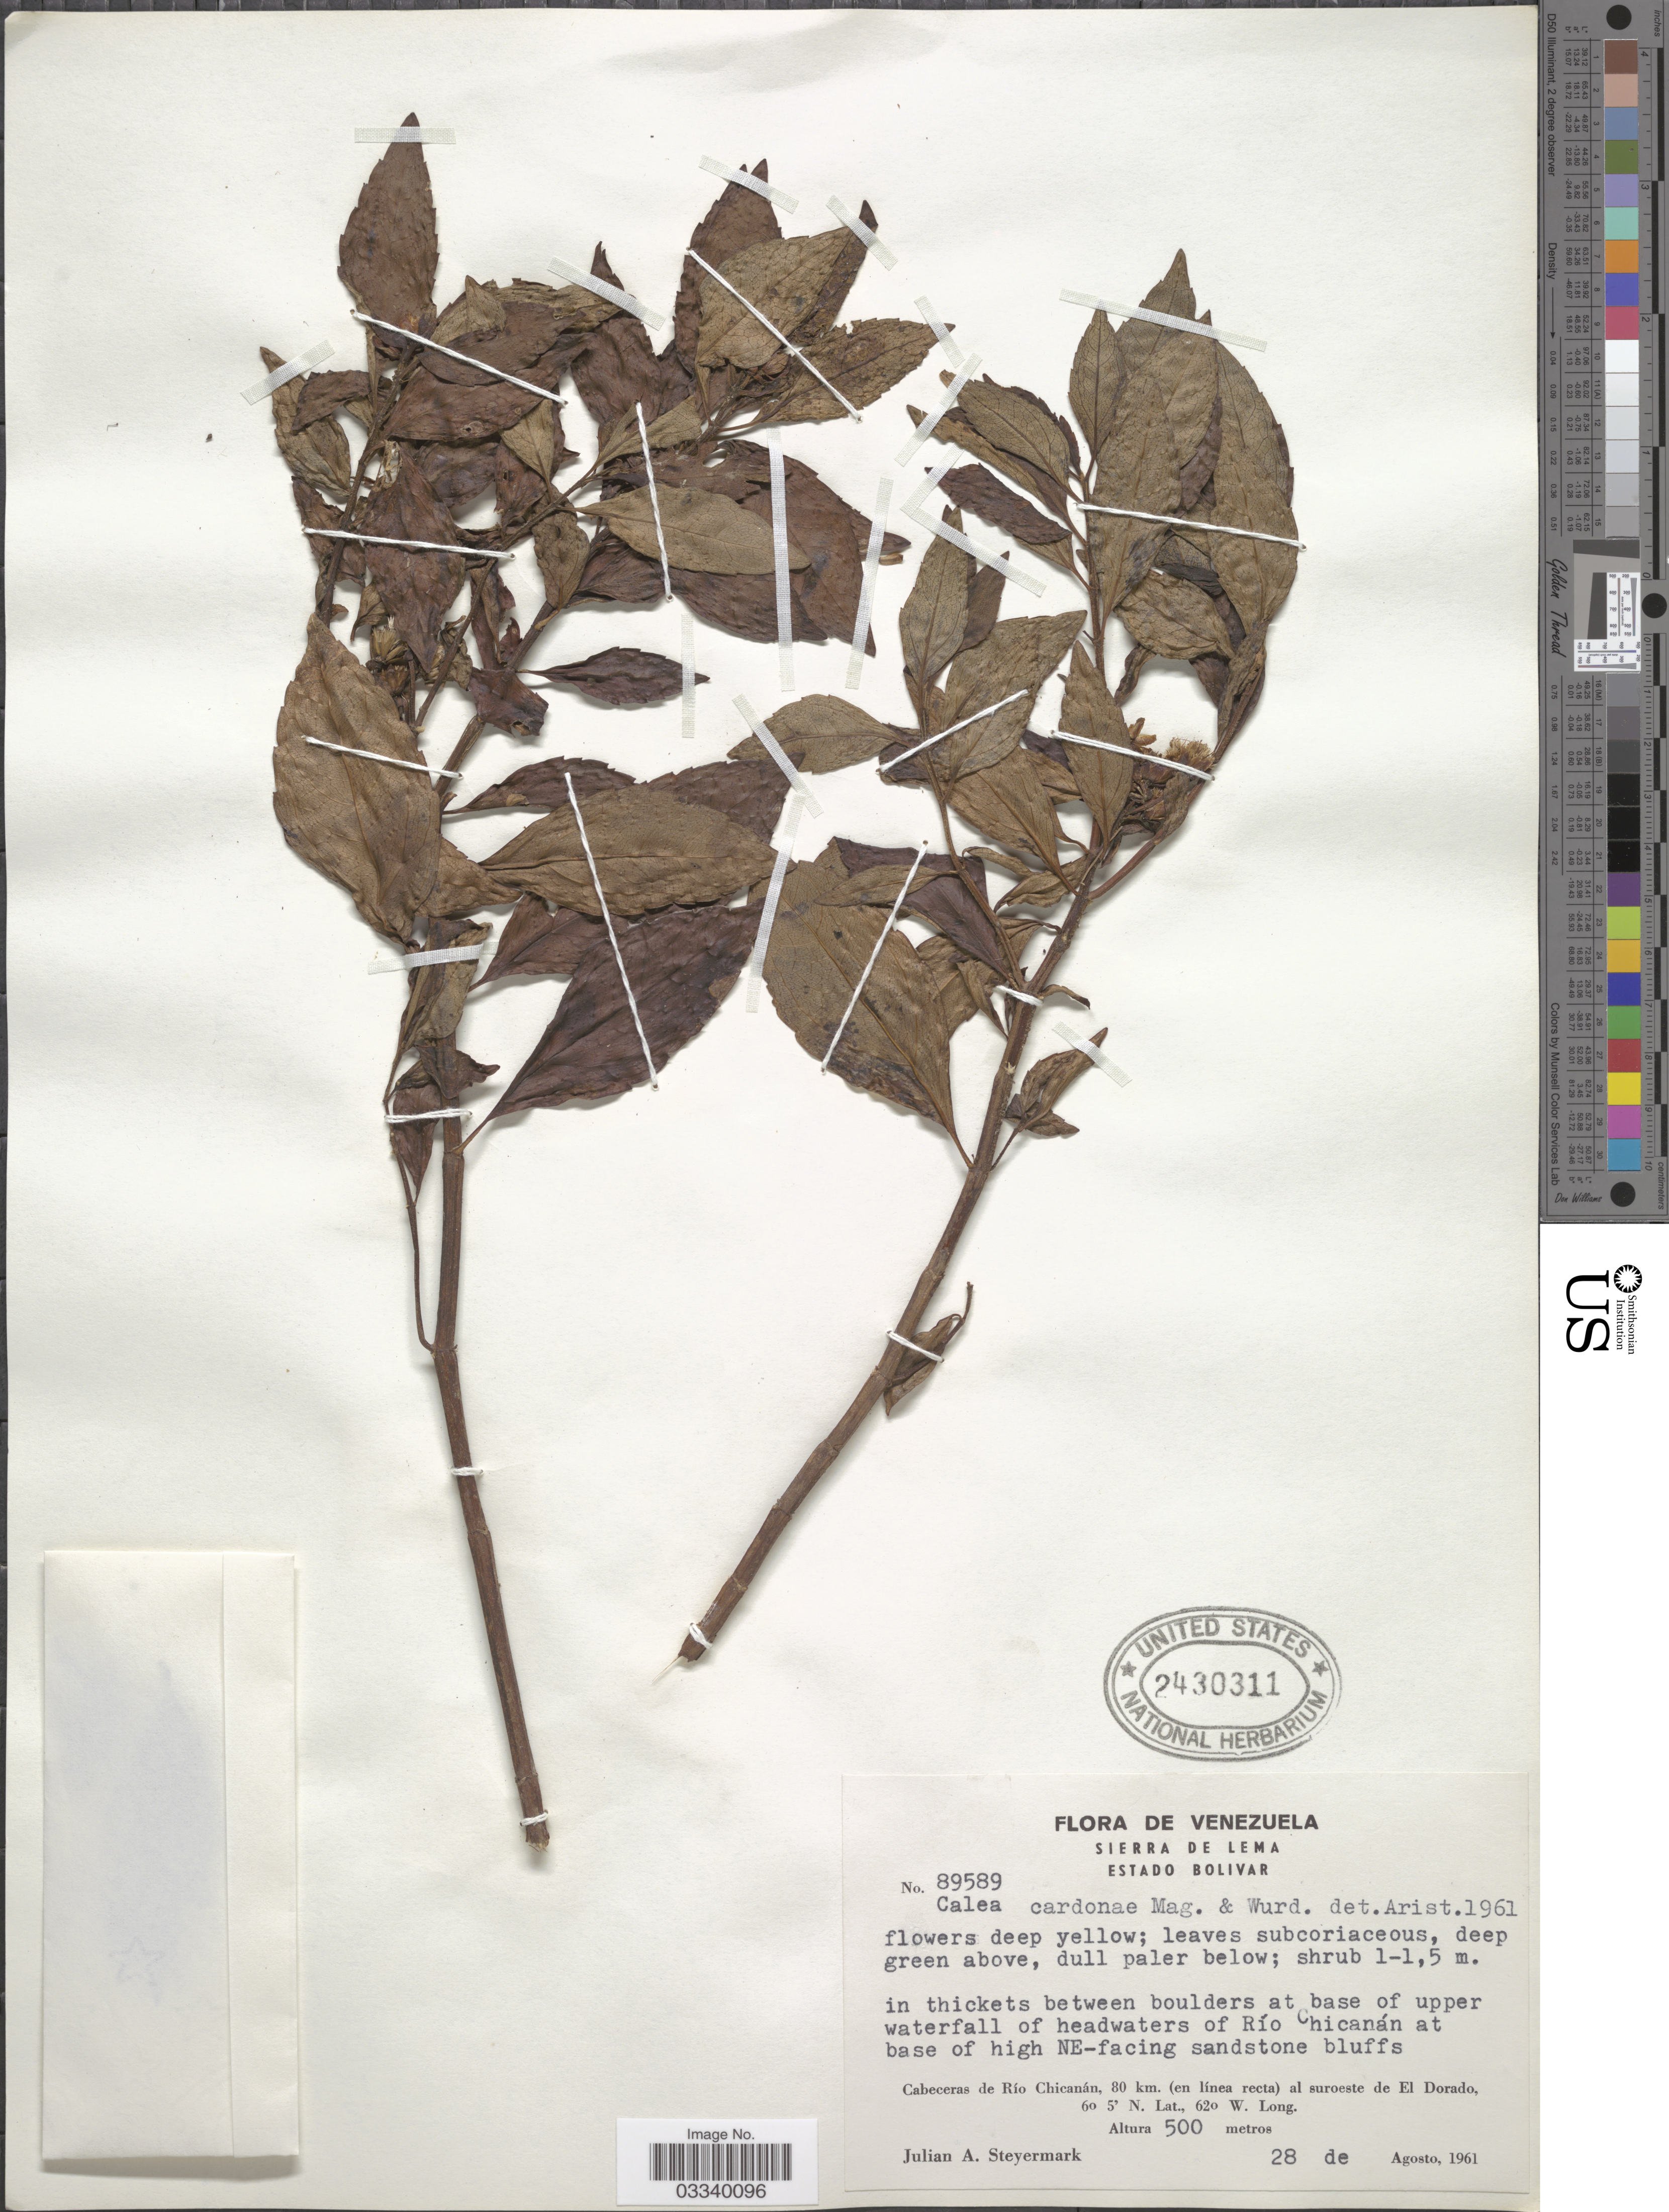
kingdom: Plantae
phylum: Tracheophyta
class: Magnoliopsida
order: Asterales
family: Asteraceae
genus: Calea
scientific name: Calea lucidivenia var. cardonae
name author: (Maguire & Wurdack) Pruski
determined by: Bueno, Vinicius Resende, (ICN), Universidade Federal do Rio Grande do Sul (BRAZIL)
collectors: J. Steyermark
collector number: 89589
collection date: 1961-08-28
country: Venezuela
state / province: Bolivar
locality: Sierra de Lema. In thickets between boulders at base of upper waterfall of headwaters of Río Chicanán at base of high NE-facing sandstone bluffs. Cabeceras de Río Chicanán, 80 km. (en línea recta) al suroeste de El Dorado.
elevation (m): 500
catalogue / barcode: US 2430311